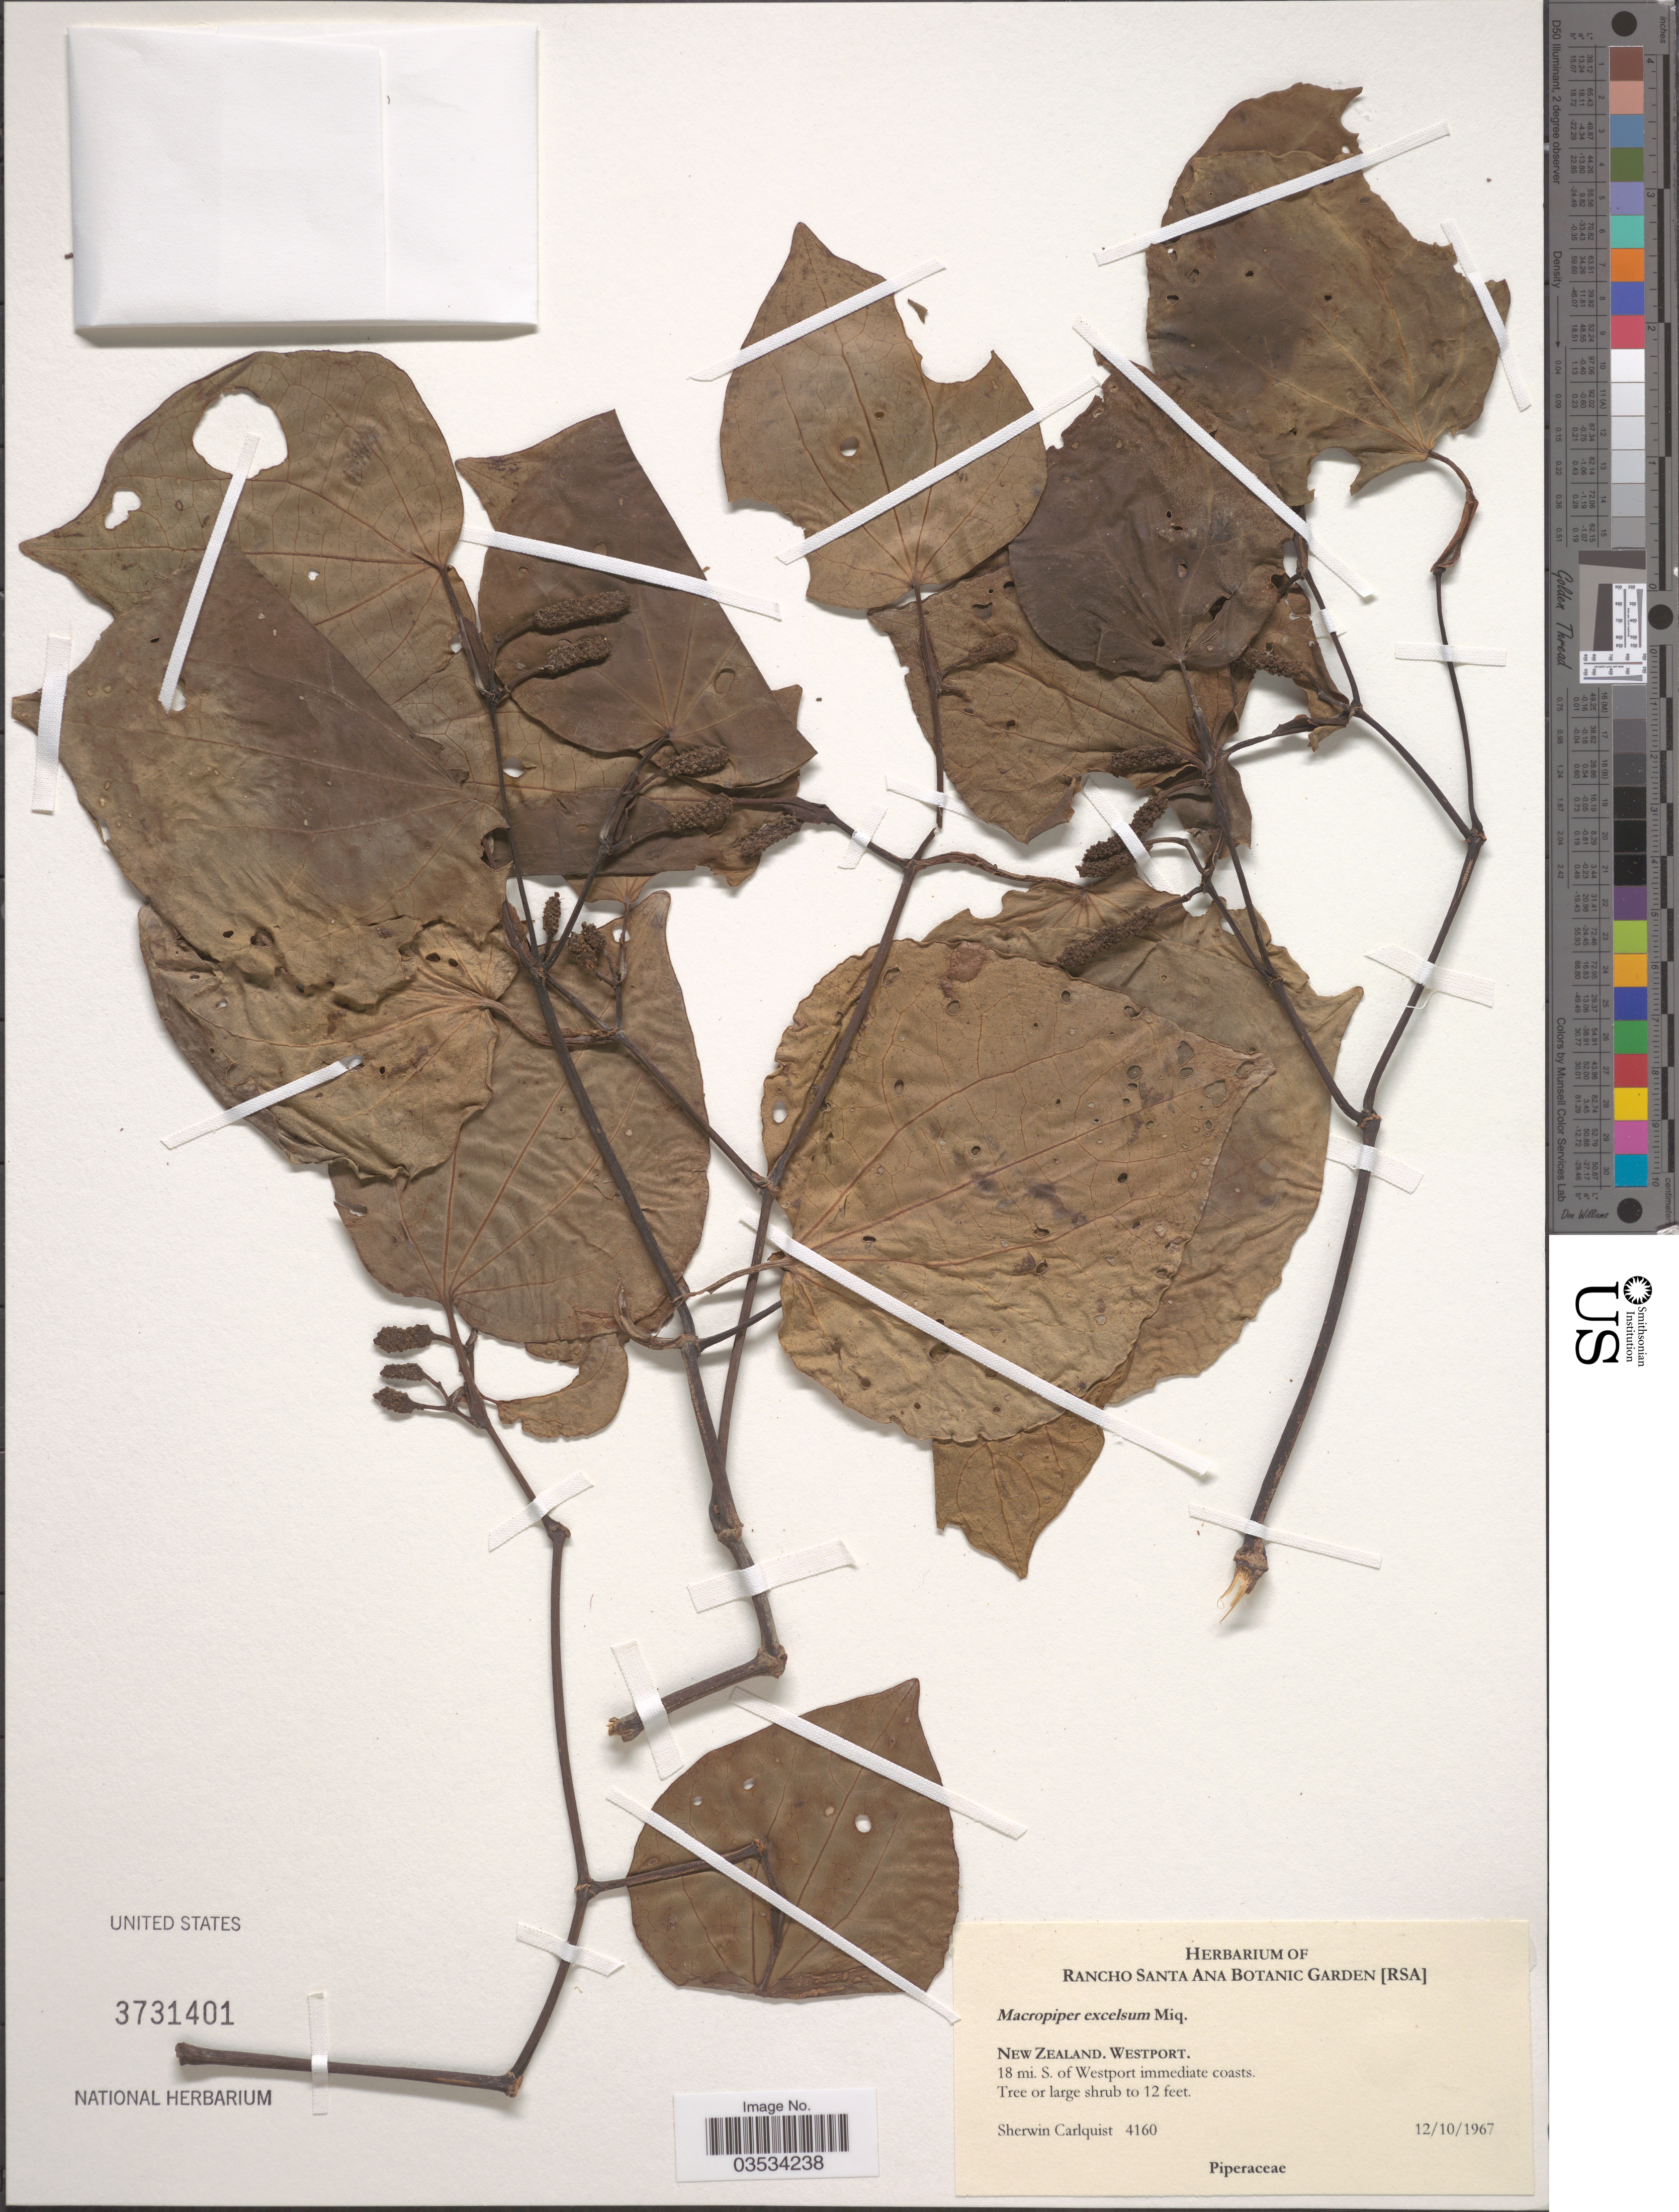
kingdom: Plantae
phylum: Tracheophyta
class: Magnoliopsida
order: Piperales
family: Piperaceae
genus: Piper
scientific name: Piper excelsum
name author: G. Forst.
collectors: S. Carlquist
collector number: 4160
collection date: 1967-10-12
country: New Zealand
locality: Westport. 18 mi. S. of Westport immediate coasts.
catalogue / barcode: US 3731401